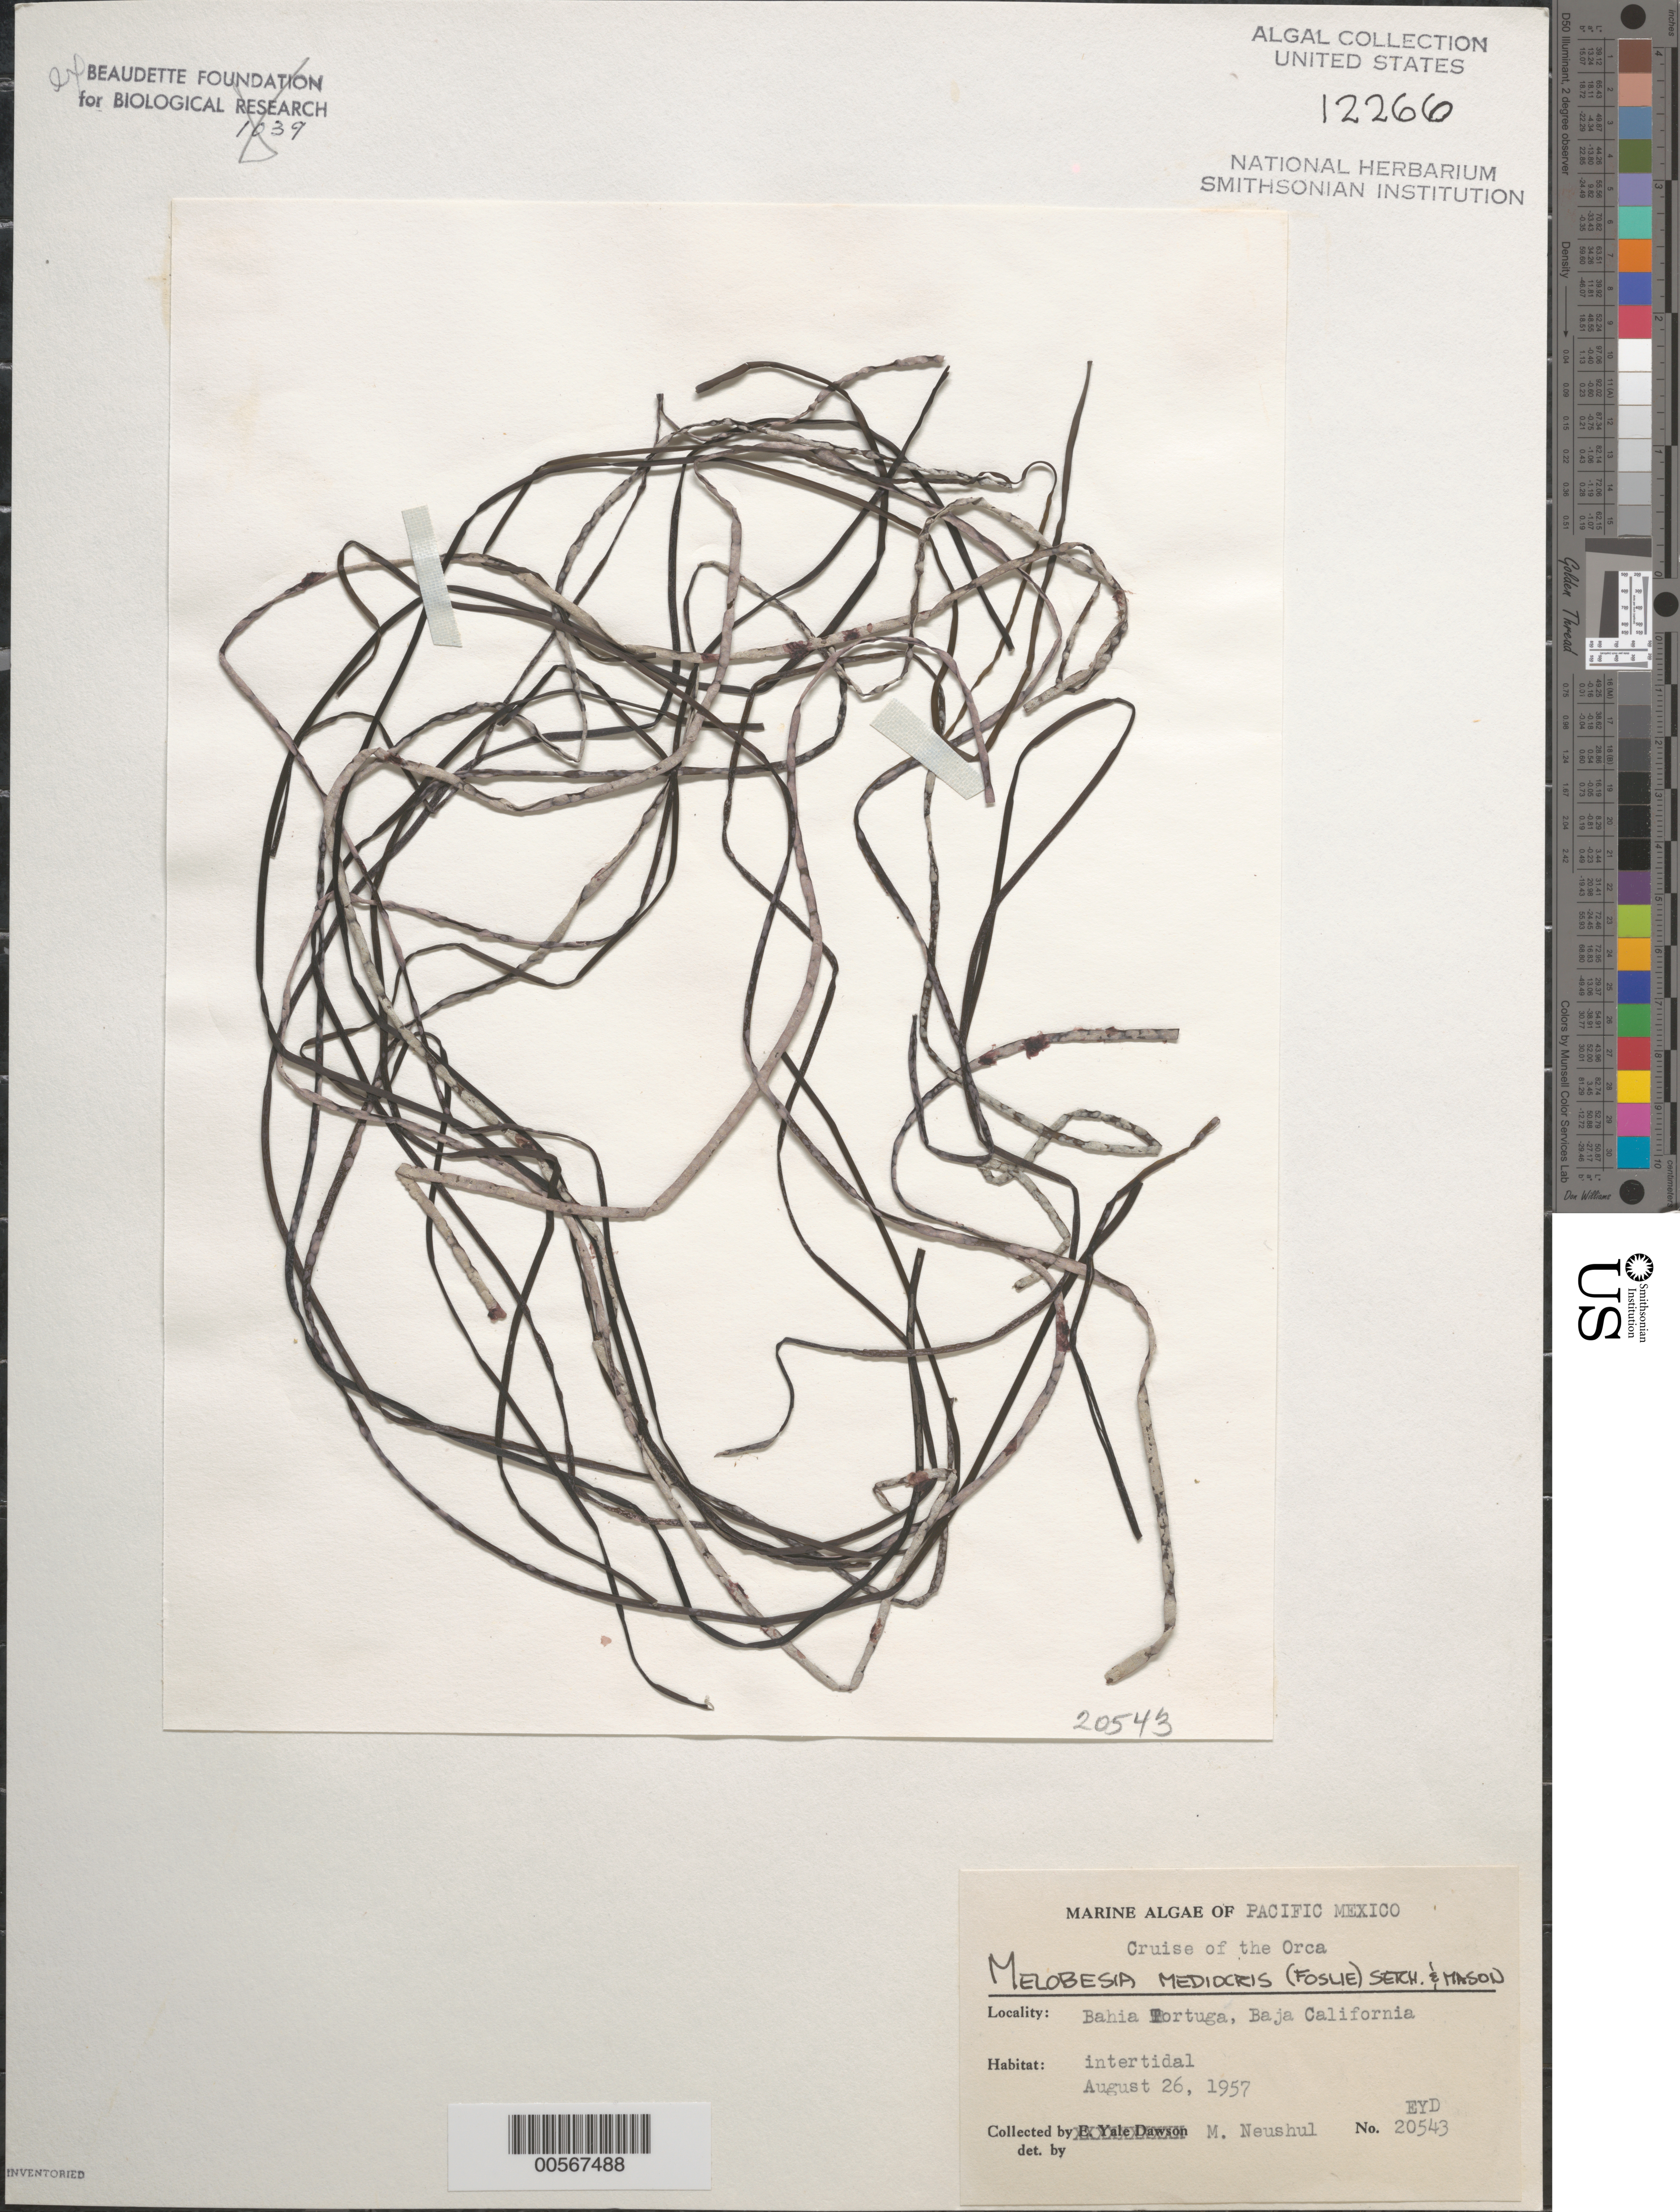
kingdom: Plantae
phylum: Rhodophyta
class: Florideophyceae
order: Corallinales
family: Hapalidiaceae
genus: Melobesia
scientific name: Melobesia mediocris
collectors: M. Neushul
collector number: EYD 20543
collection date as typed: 26 Aug 1957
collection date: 1957-08-26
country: Mexico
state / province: Baja California Sur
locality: Bahia Tortuga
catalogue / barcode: US 12266